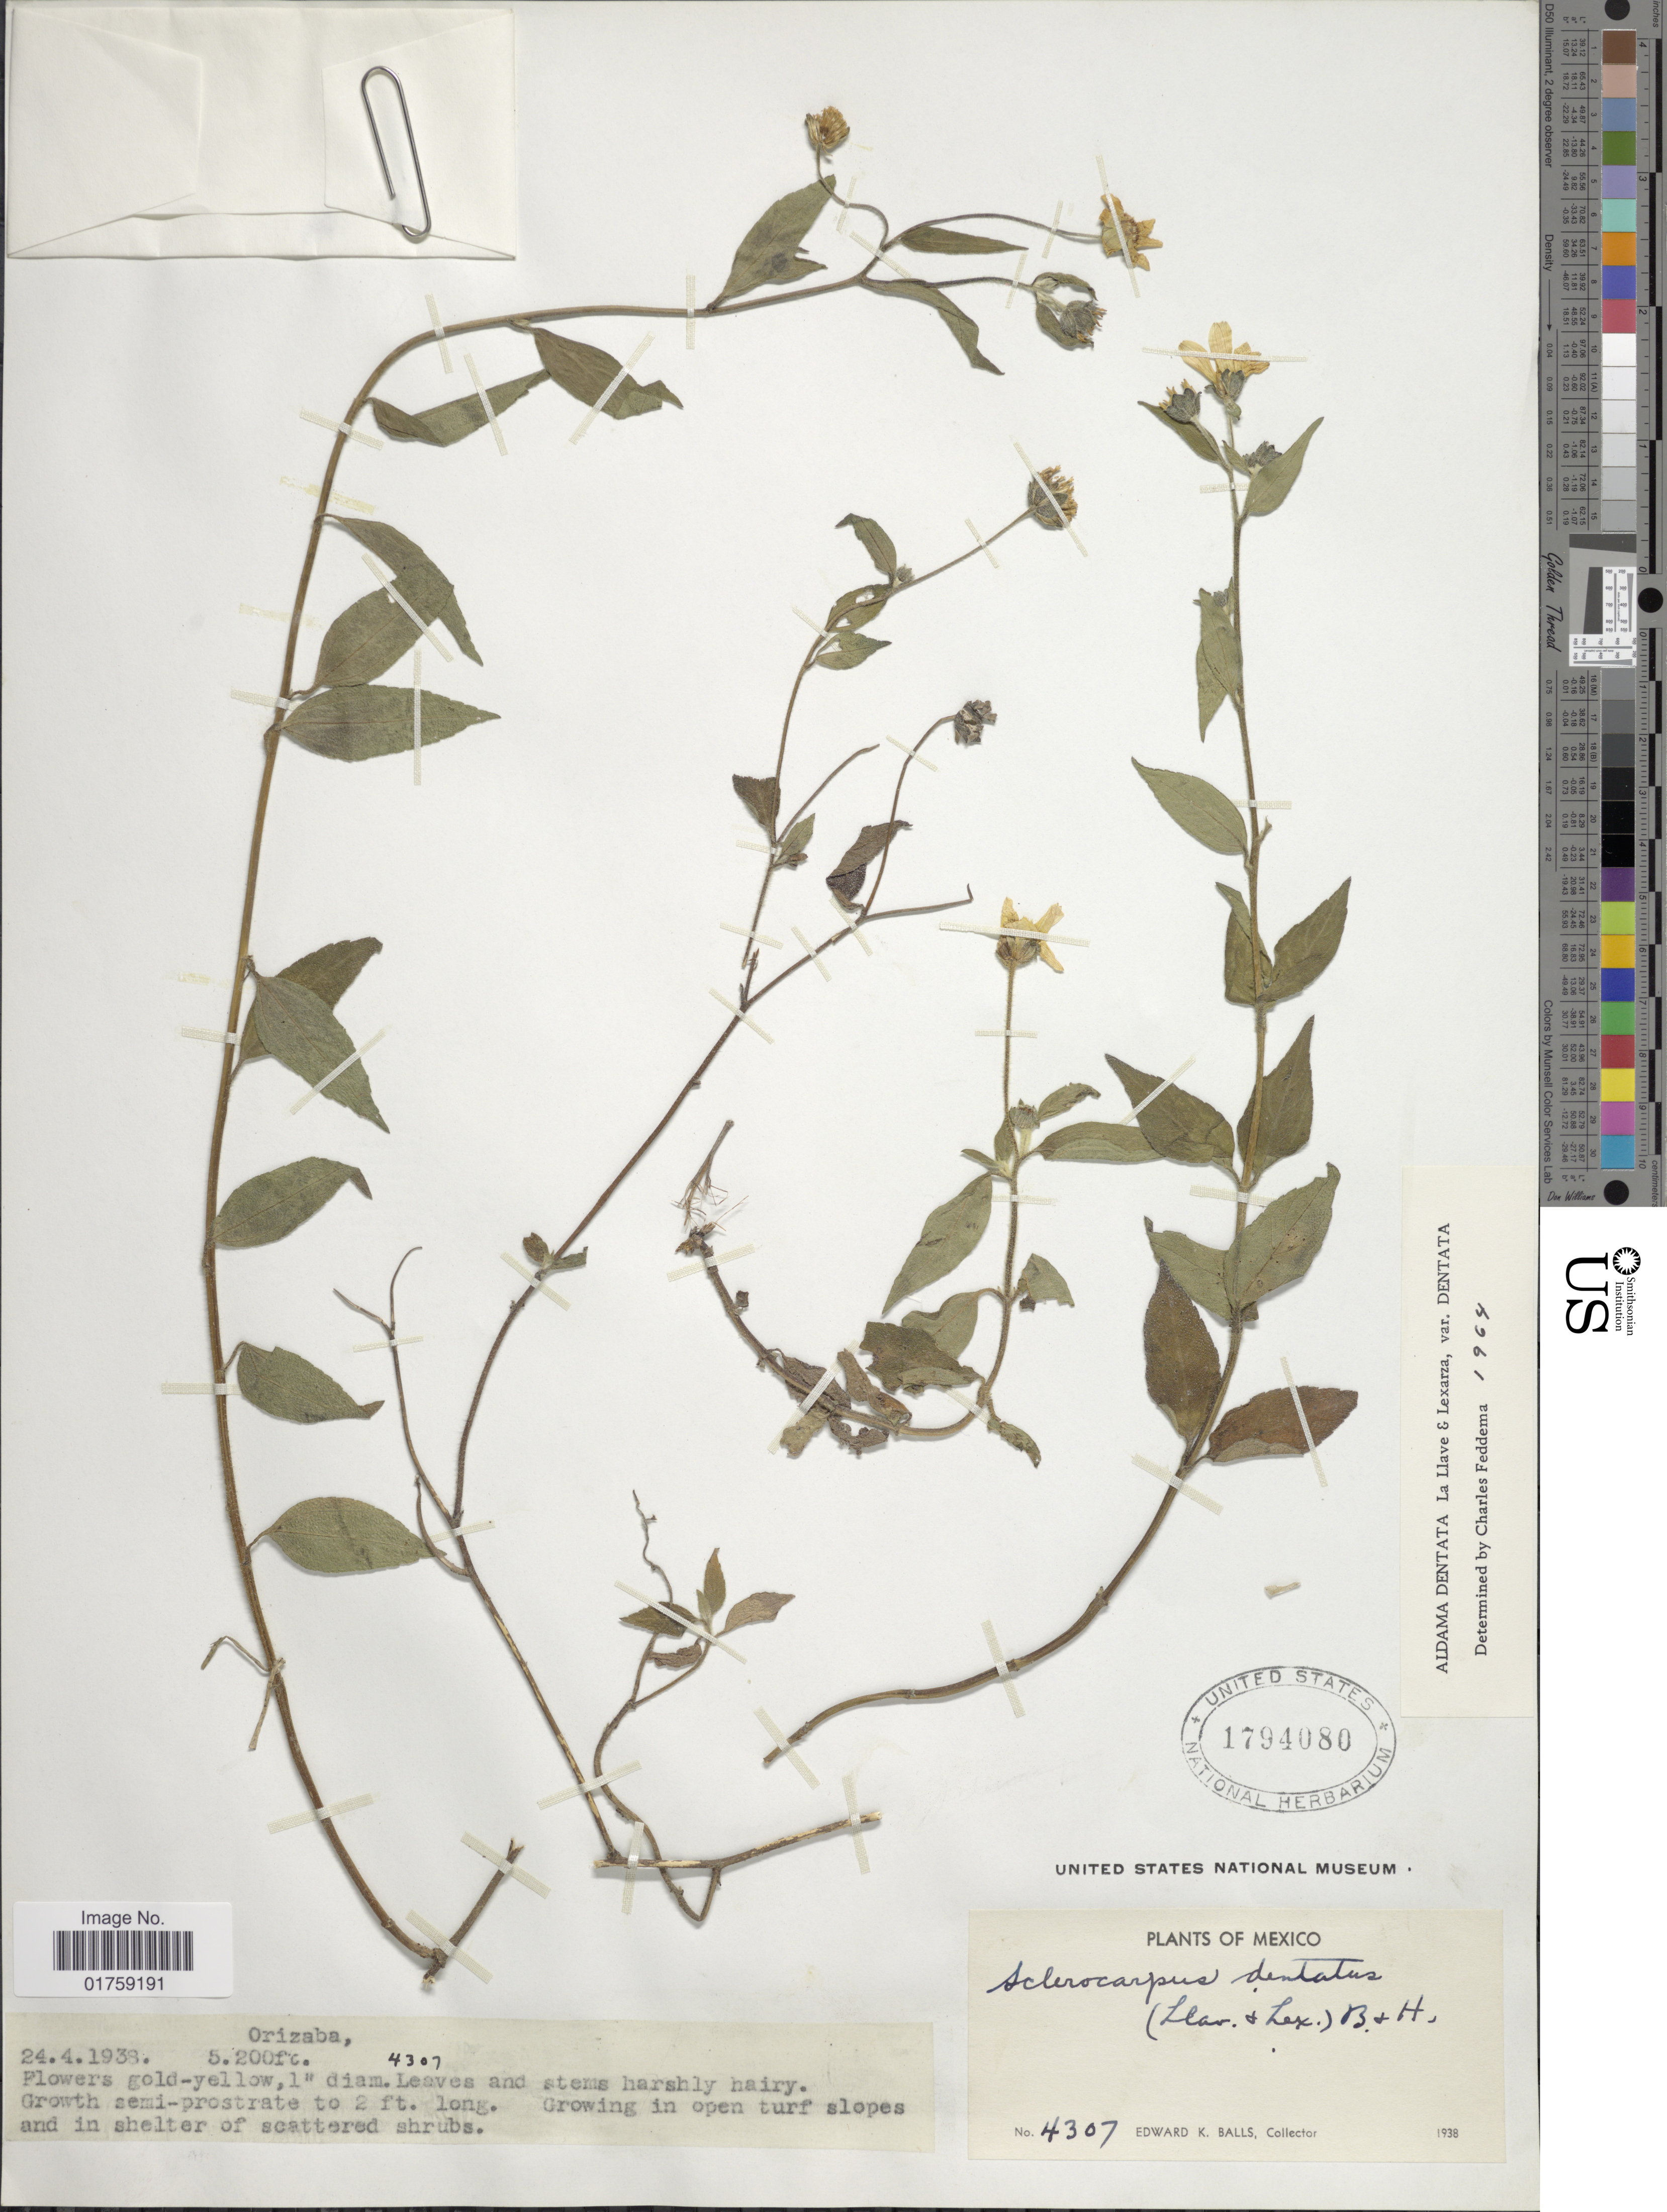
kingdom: Plantae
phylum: Tracheophyta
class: Magnoliopsida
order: Asterales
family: Asteraceae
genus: Sclerocarpus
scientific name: Sclerocarpus dentatus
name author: (La Llave) Benth. & Hook. f. ex Hemsl.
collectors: E. K. Balls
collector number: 4307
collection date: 1938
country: Mexico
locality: Mexico. Orizaba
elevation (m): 1585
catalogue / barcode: US 1794080